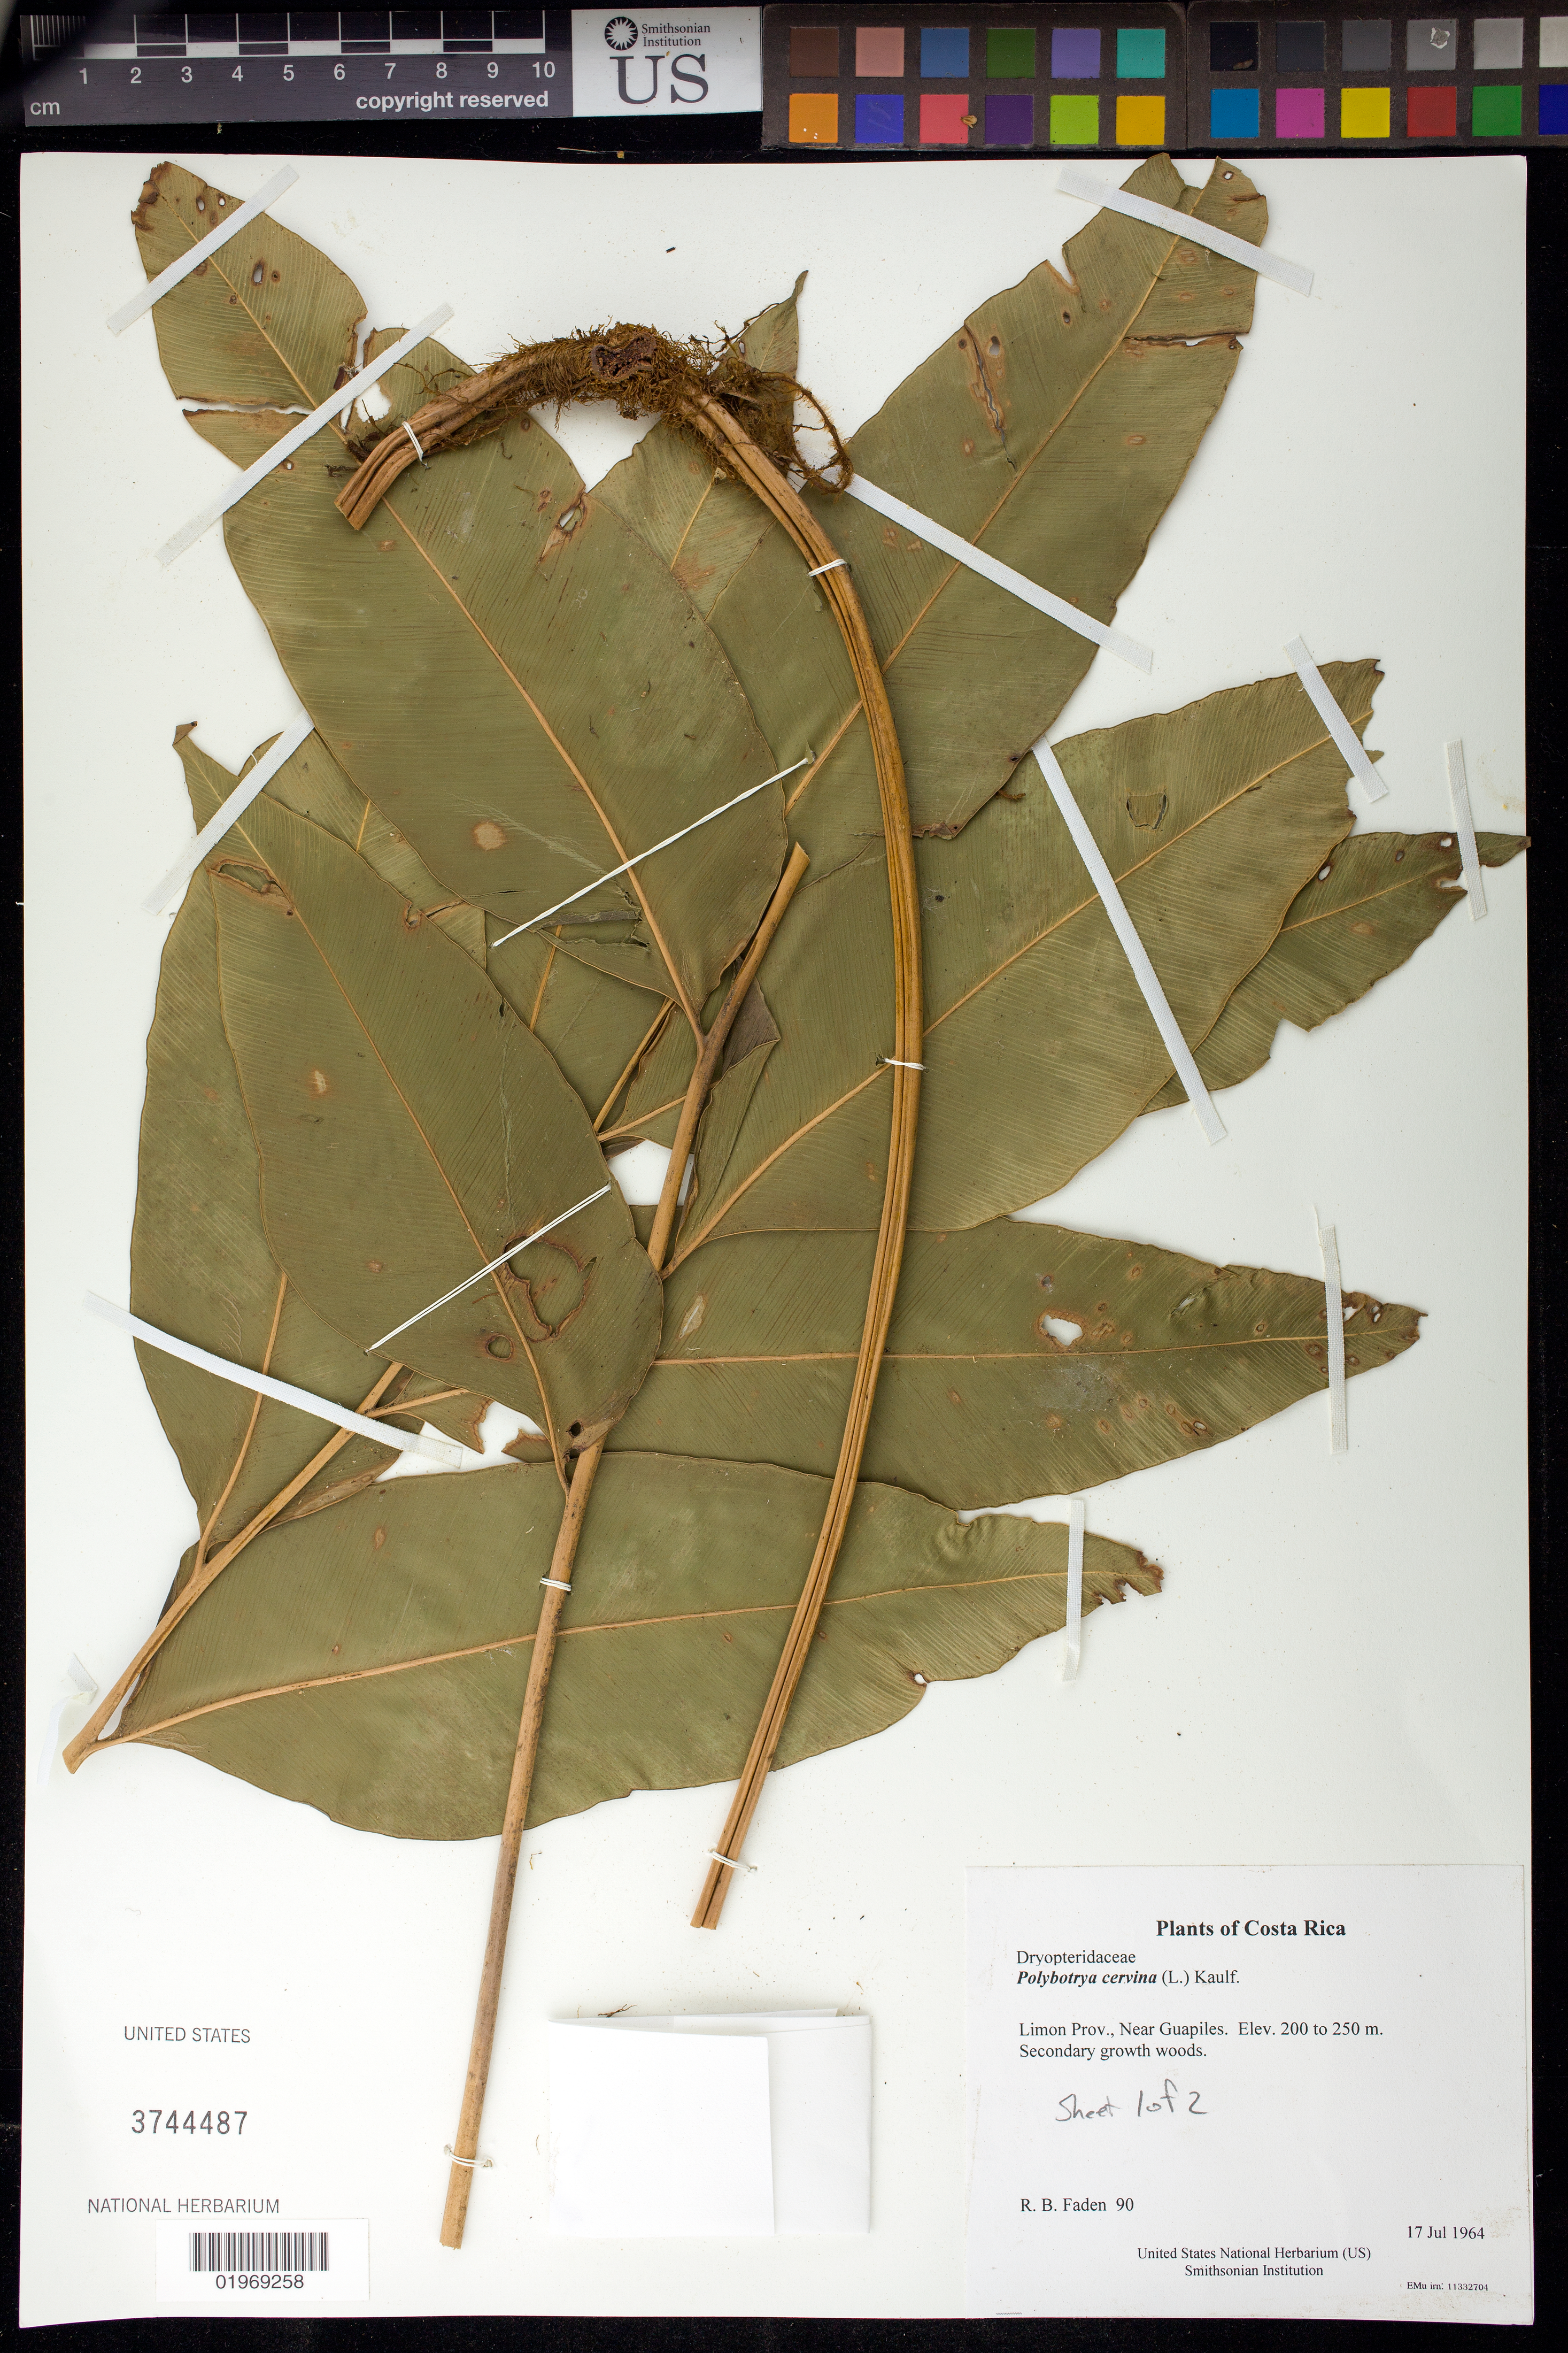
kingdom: Plantae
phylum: Tracheophyta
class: Polypodiopsida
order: Polypodiales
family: Dryopteridaceae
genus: Polybotrya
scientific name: Polybotrya cervina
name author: (L.) Kaulf.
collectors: R. B. Faden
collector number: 90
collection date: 1964-07-17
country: Costa Rica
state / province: Limon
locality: Near Guapiles.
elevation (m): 200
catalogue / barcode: US 3744487